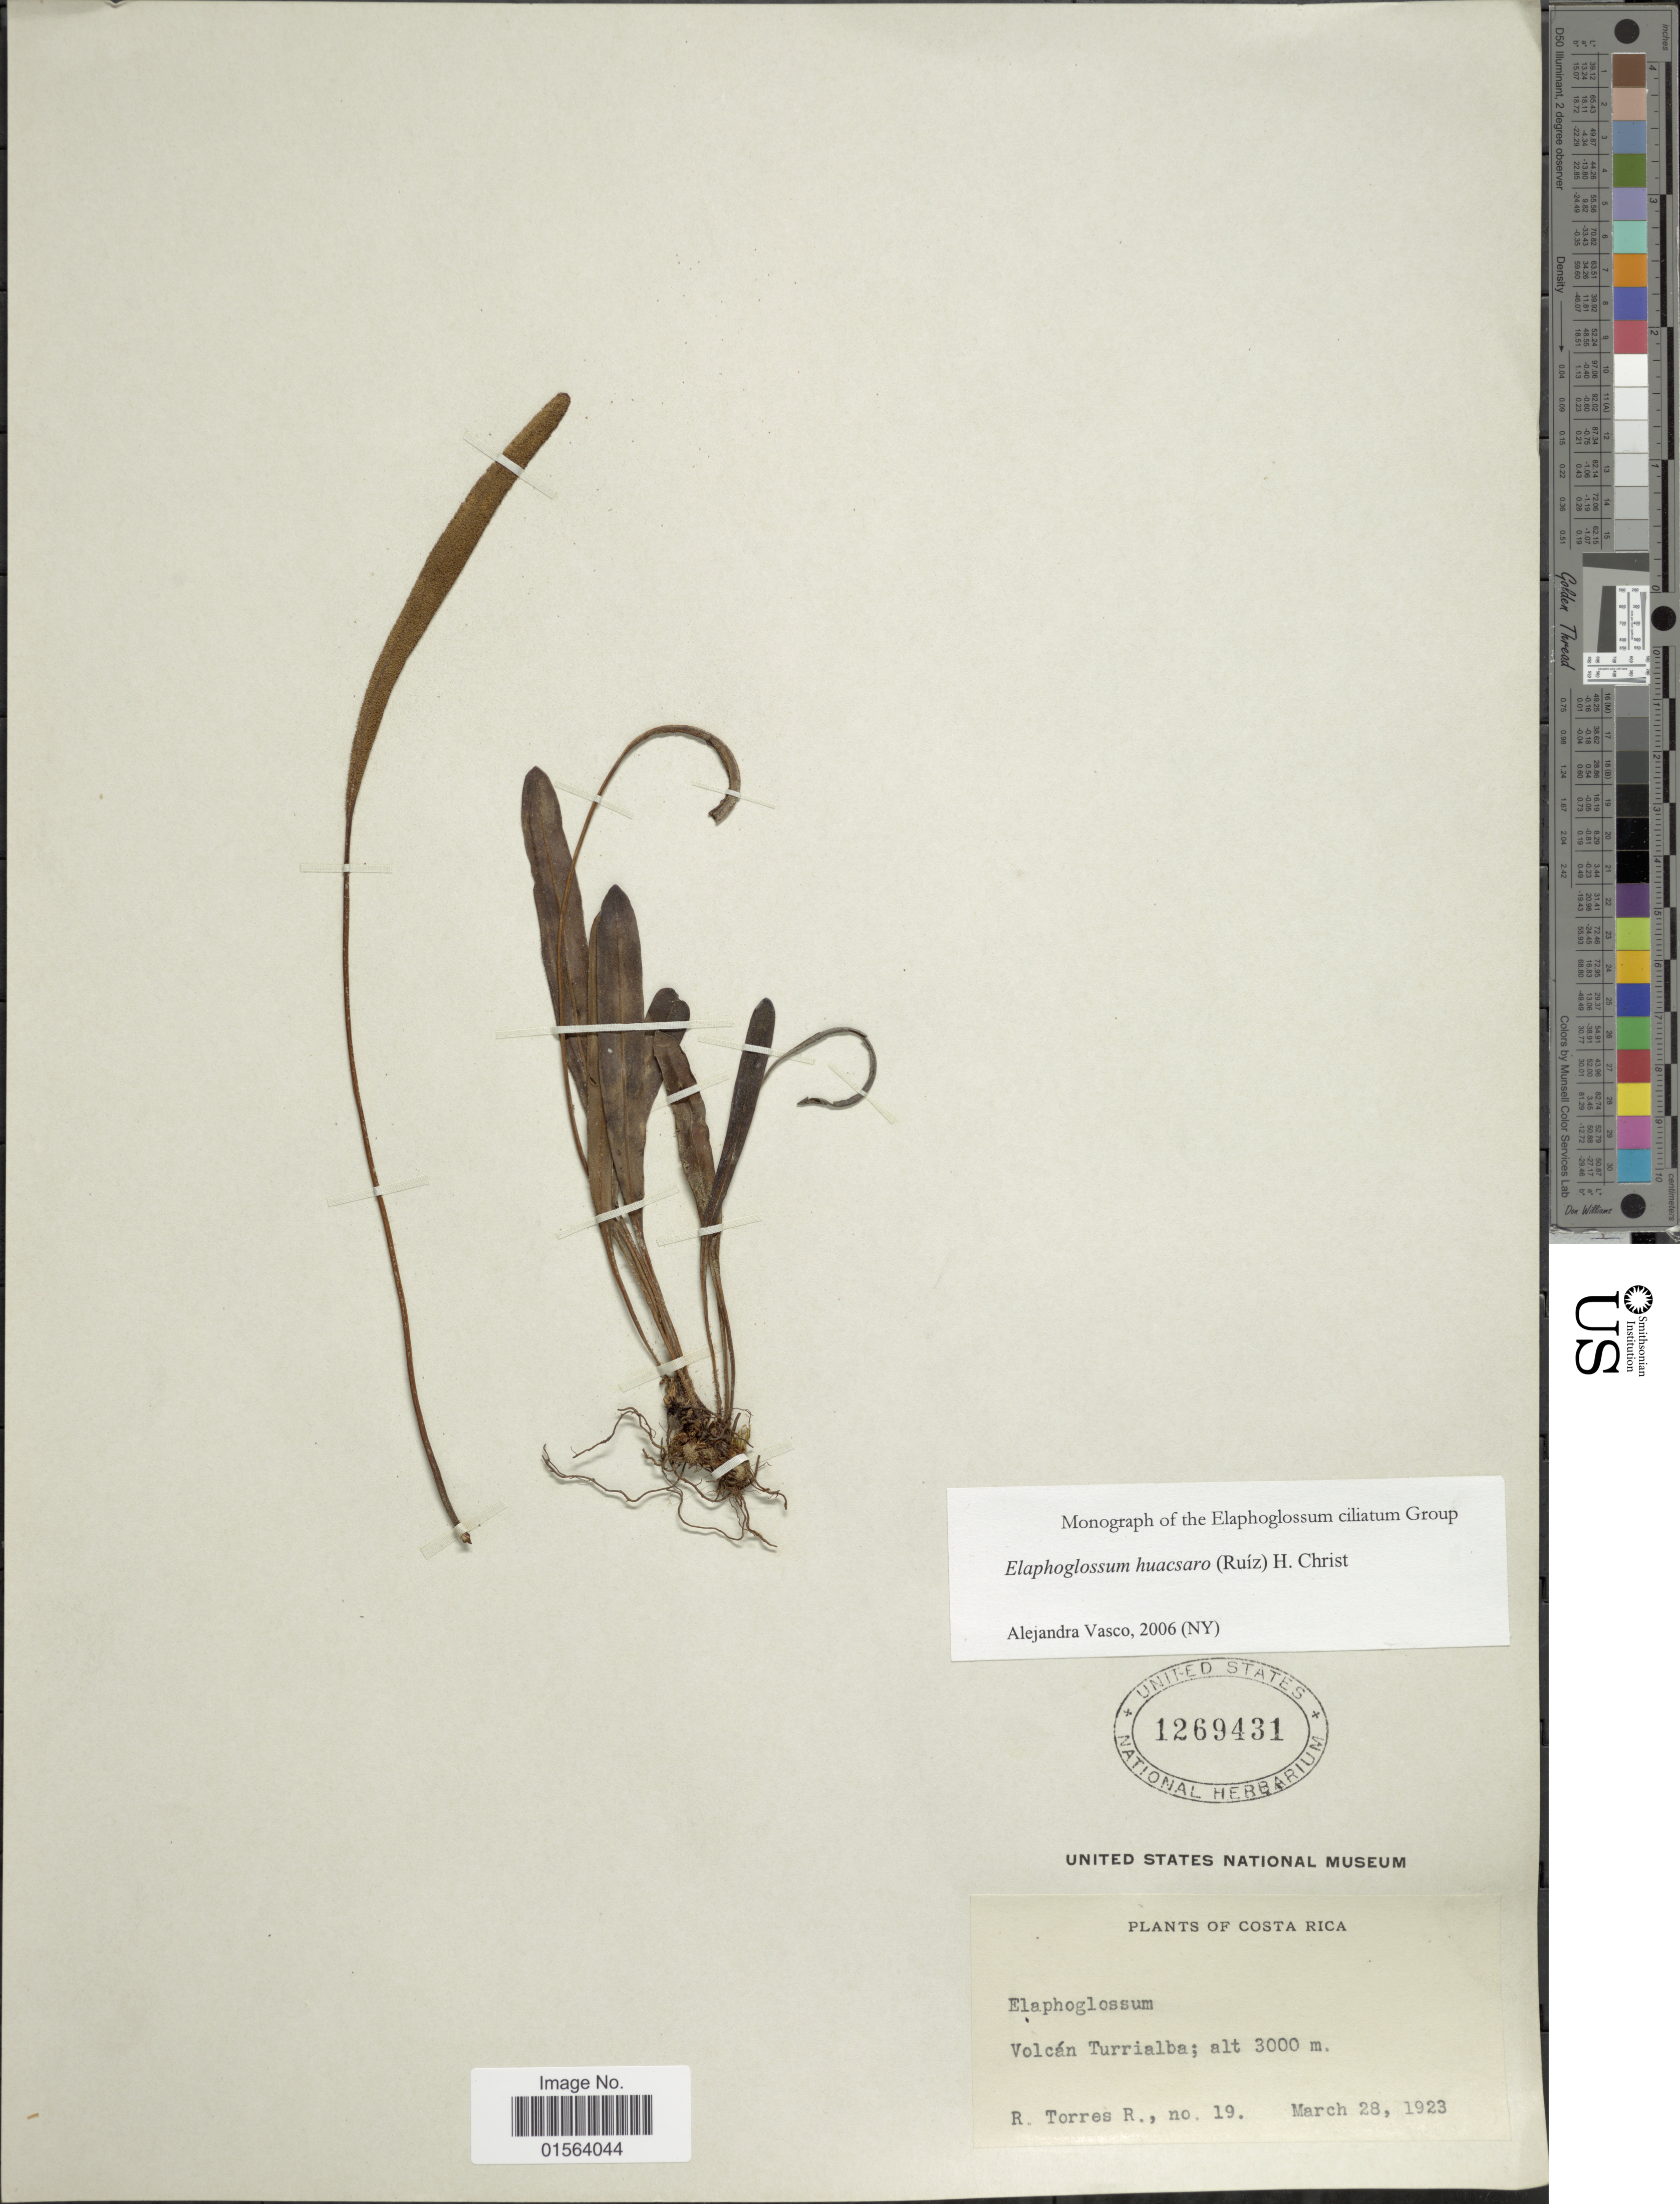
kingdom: Plantae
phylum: Tracheophyta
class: Polypodiopsida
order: Polypodiales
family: Dryopteridaceae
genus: Elaphoglossum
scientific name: Elaphoglossum huacsaro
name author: (Ruiz) Christ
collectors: R. Torres R.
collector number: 19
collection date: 1923-03-28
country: Costa Rica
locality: Volcan Turrialba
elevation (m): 3000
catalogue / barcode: US 1269431